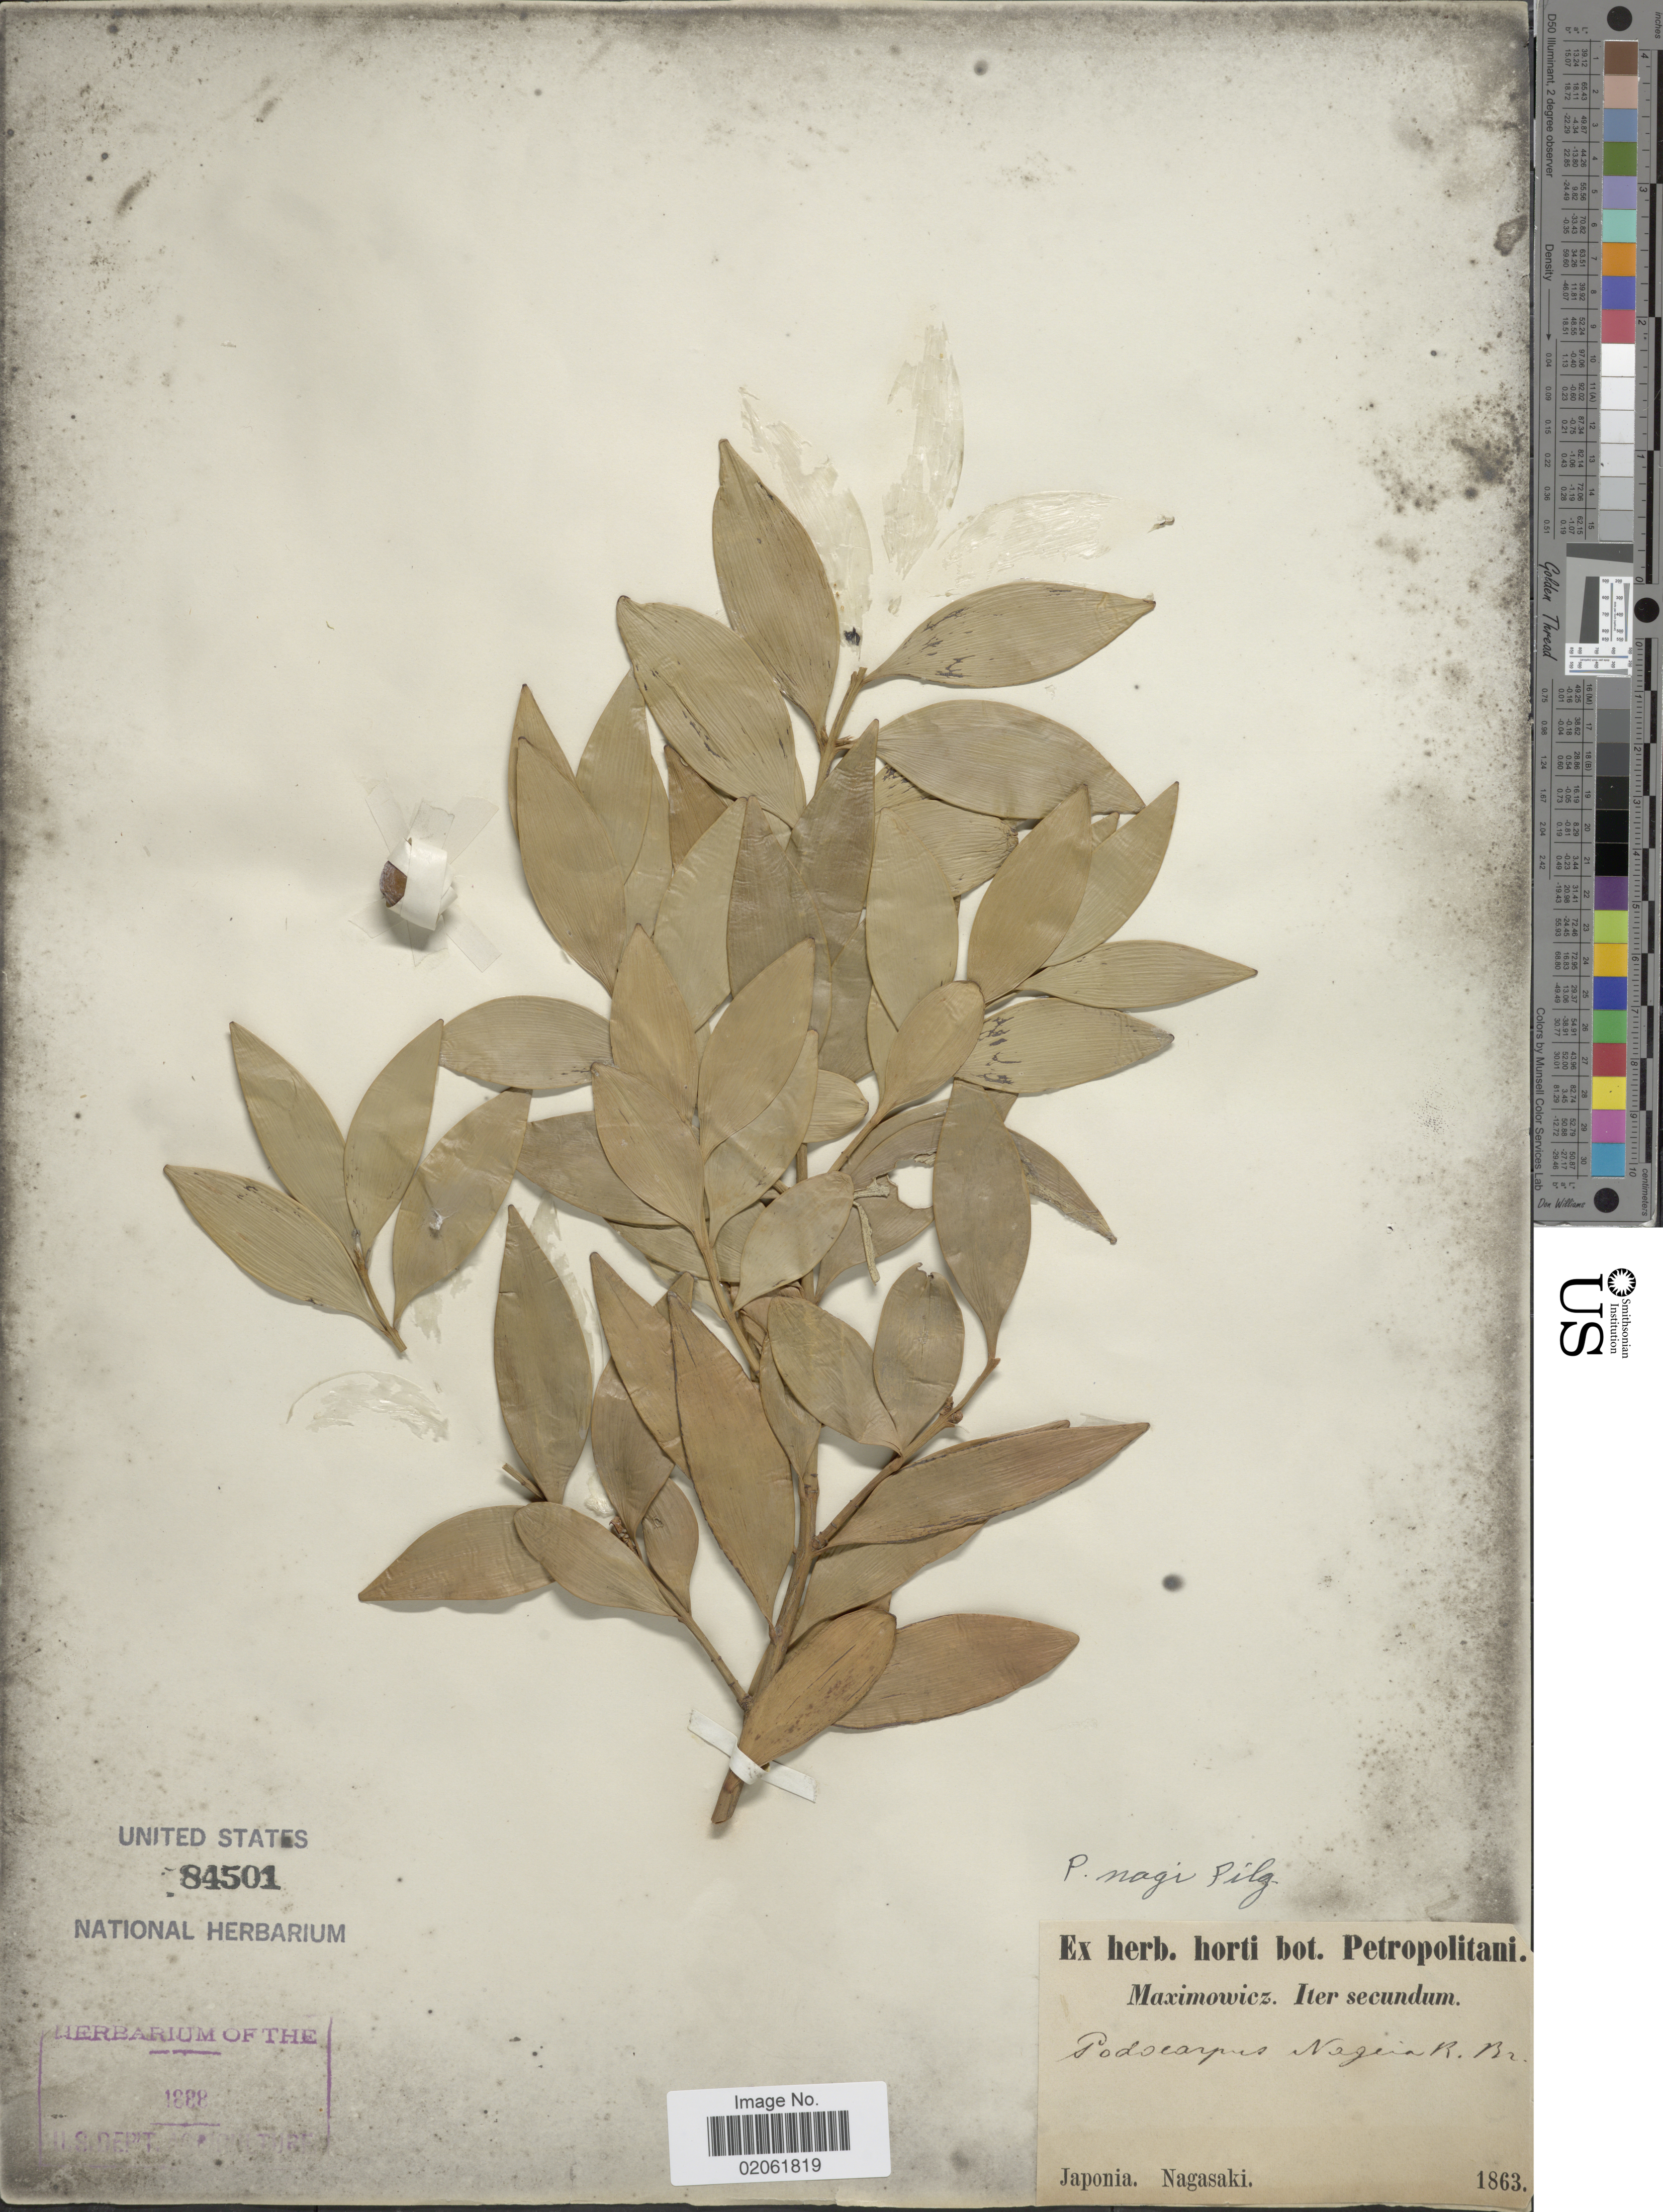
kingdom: Plantae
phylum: Tracheophyta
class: Pinopsida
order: Pinales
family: Podocarpaceae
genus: Podocarpus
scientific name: Podocarpus nagi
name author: (Thunb.) Pilg.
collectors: Maximowicz, --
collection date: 1863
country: Japan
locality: Japonia. Nagasaki.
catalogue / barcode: US 84501